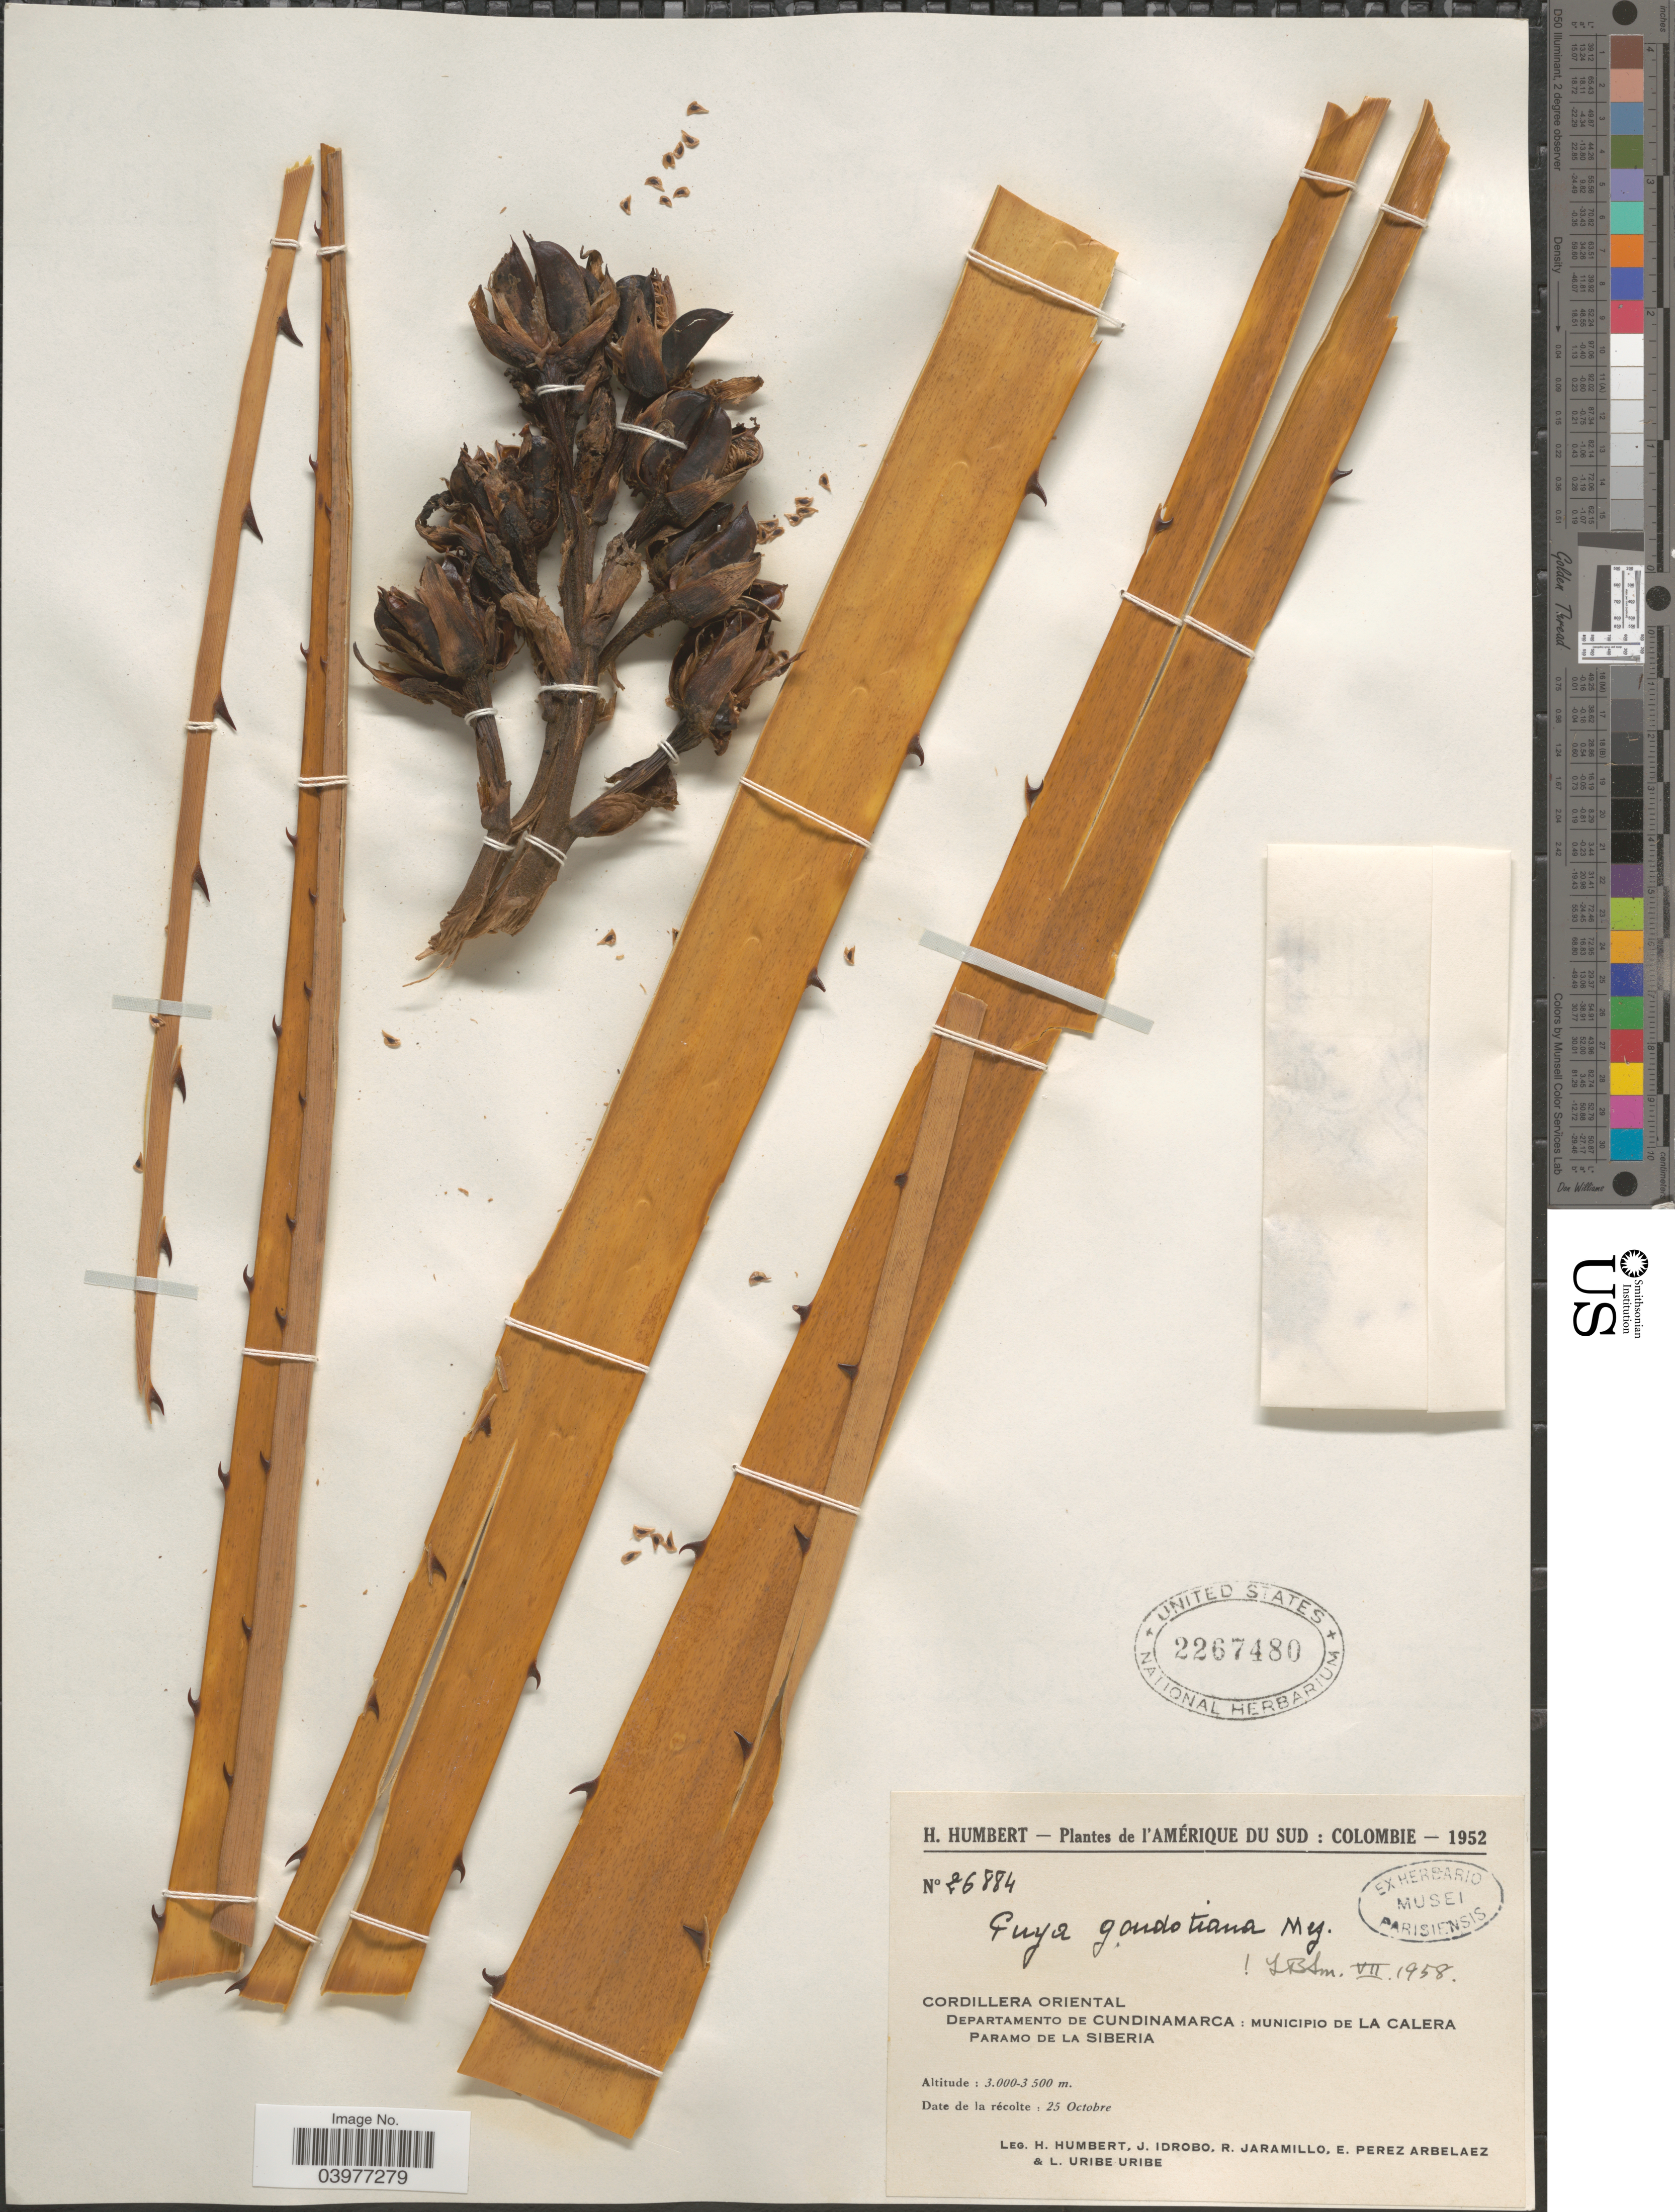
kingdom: Plantae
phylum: Tracheophyta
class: Liliopsida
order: Poales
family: Bromeliaceae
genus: Puya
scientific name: Puya goudotiana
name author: Mez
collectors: H. Humbert, J. M. Idrobo, R. Jaramillo, E. Pérez Arbeláez & L. Uribe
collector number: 26884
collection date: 1952-10-25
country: Colombia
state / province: Cundinamarca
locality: Cordillera Oriental. Departamento de Cundinamarca: municipio de La Calera Paramo de la Siberia.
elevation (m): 3000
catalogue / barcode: US 2267480